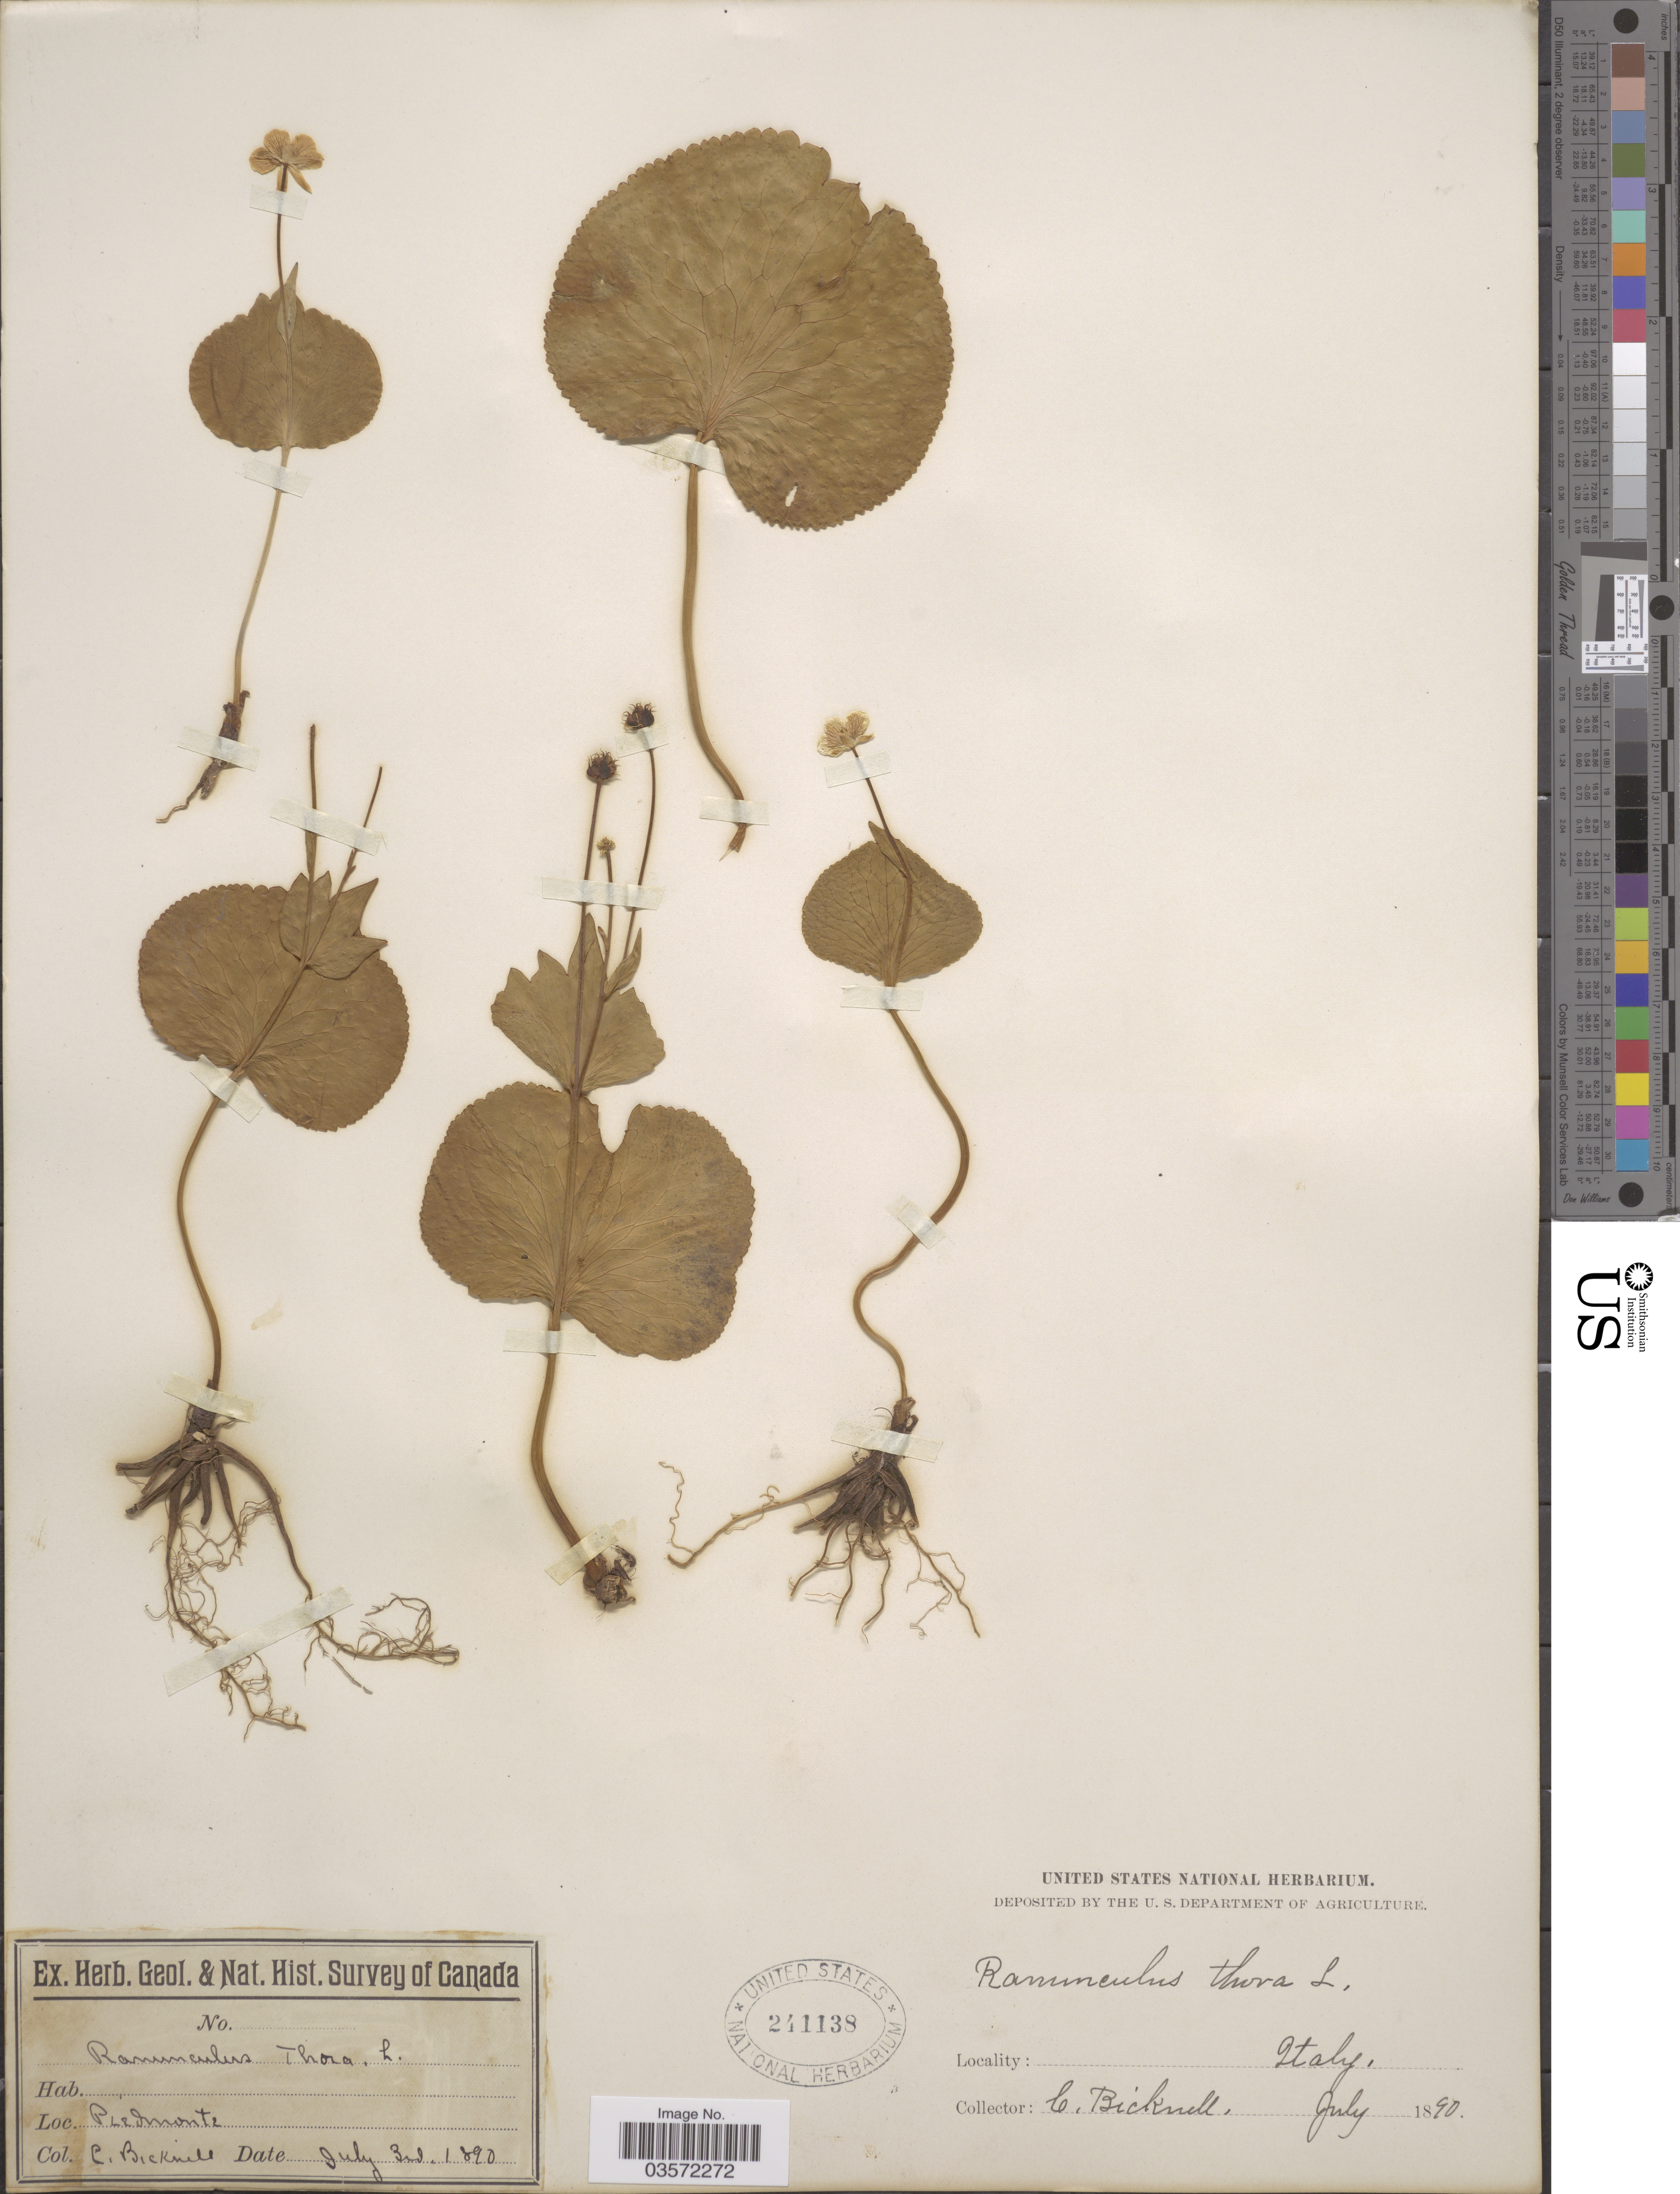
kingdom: Plantae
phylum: Tracheophyta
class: Magnoliopsida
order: Ranunculales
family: Ranunculaceae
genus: Ranunculus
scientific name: Ranunculus thora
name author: L.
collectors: C. Bicknell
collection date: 1890-07-03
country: Italy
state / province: Piedmont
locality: Piedmonte.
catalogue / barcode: US 241138